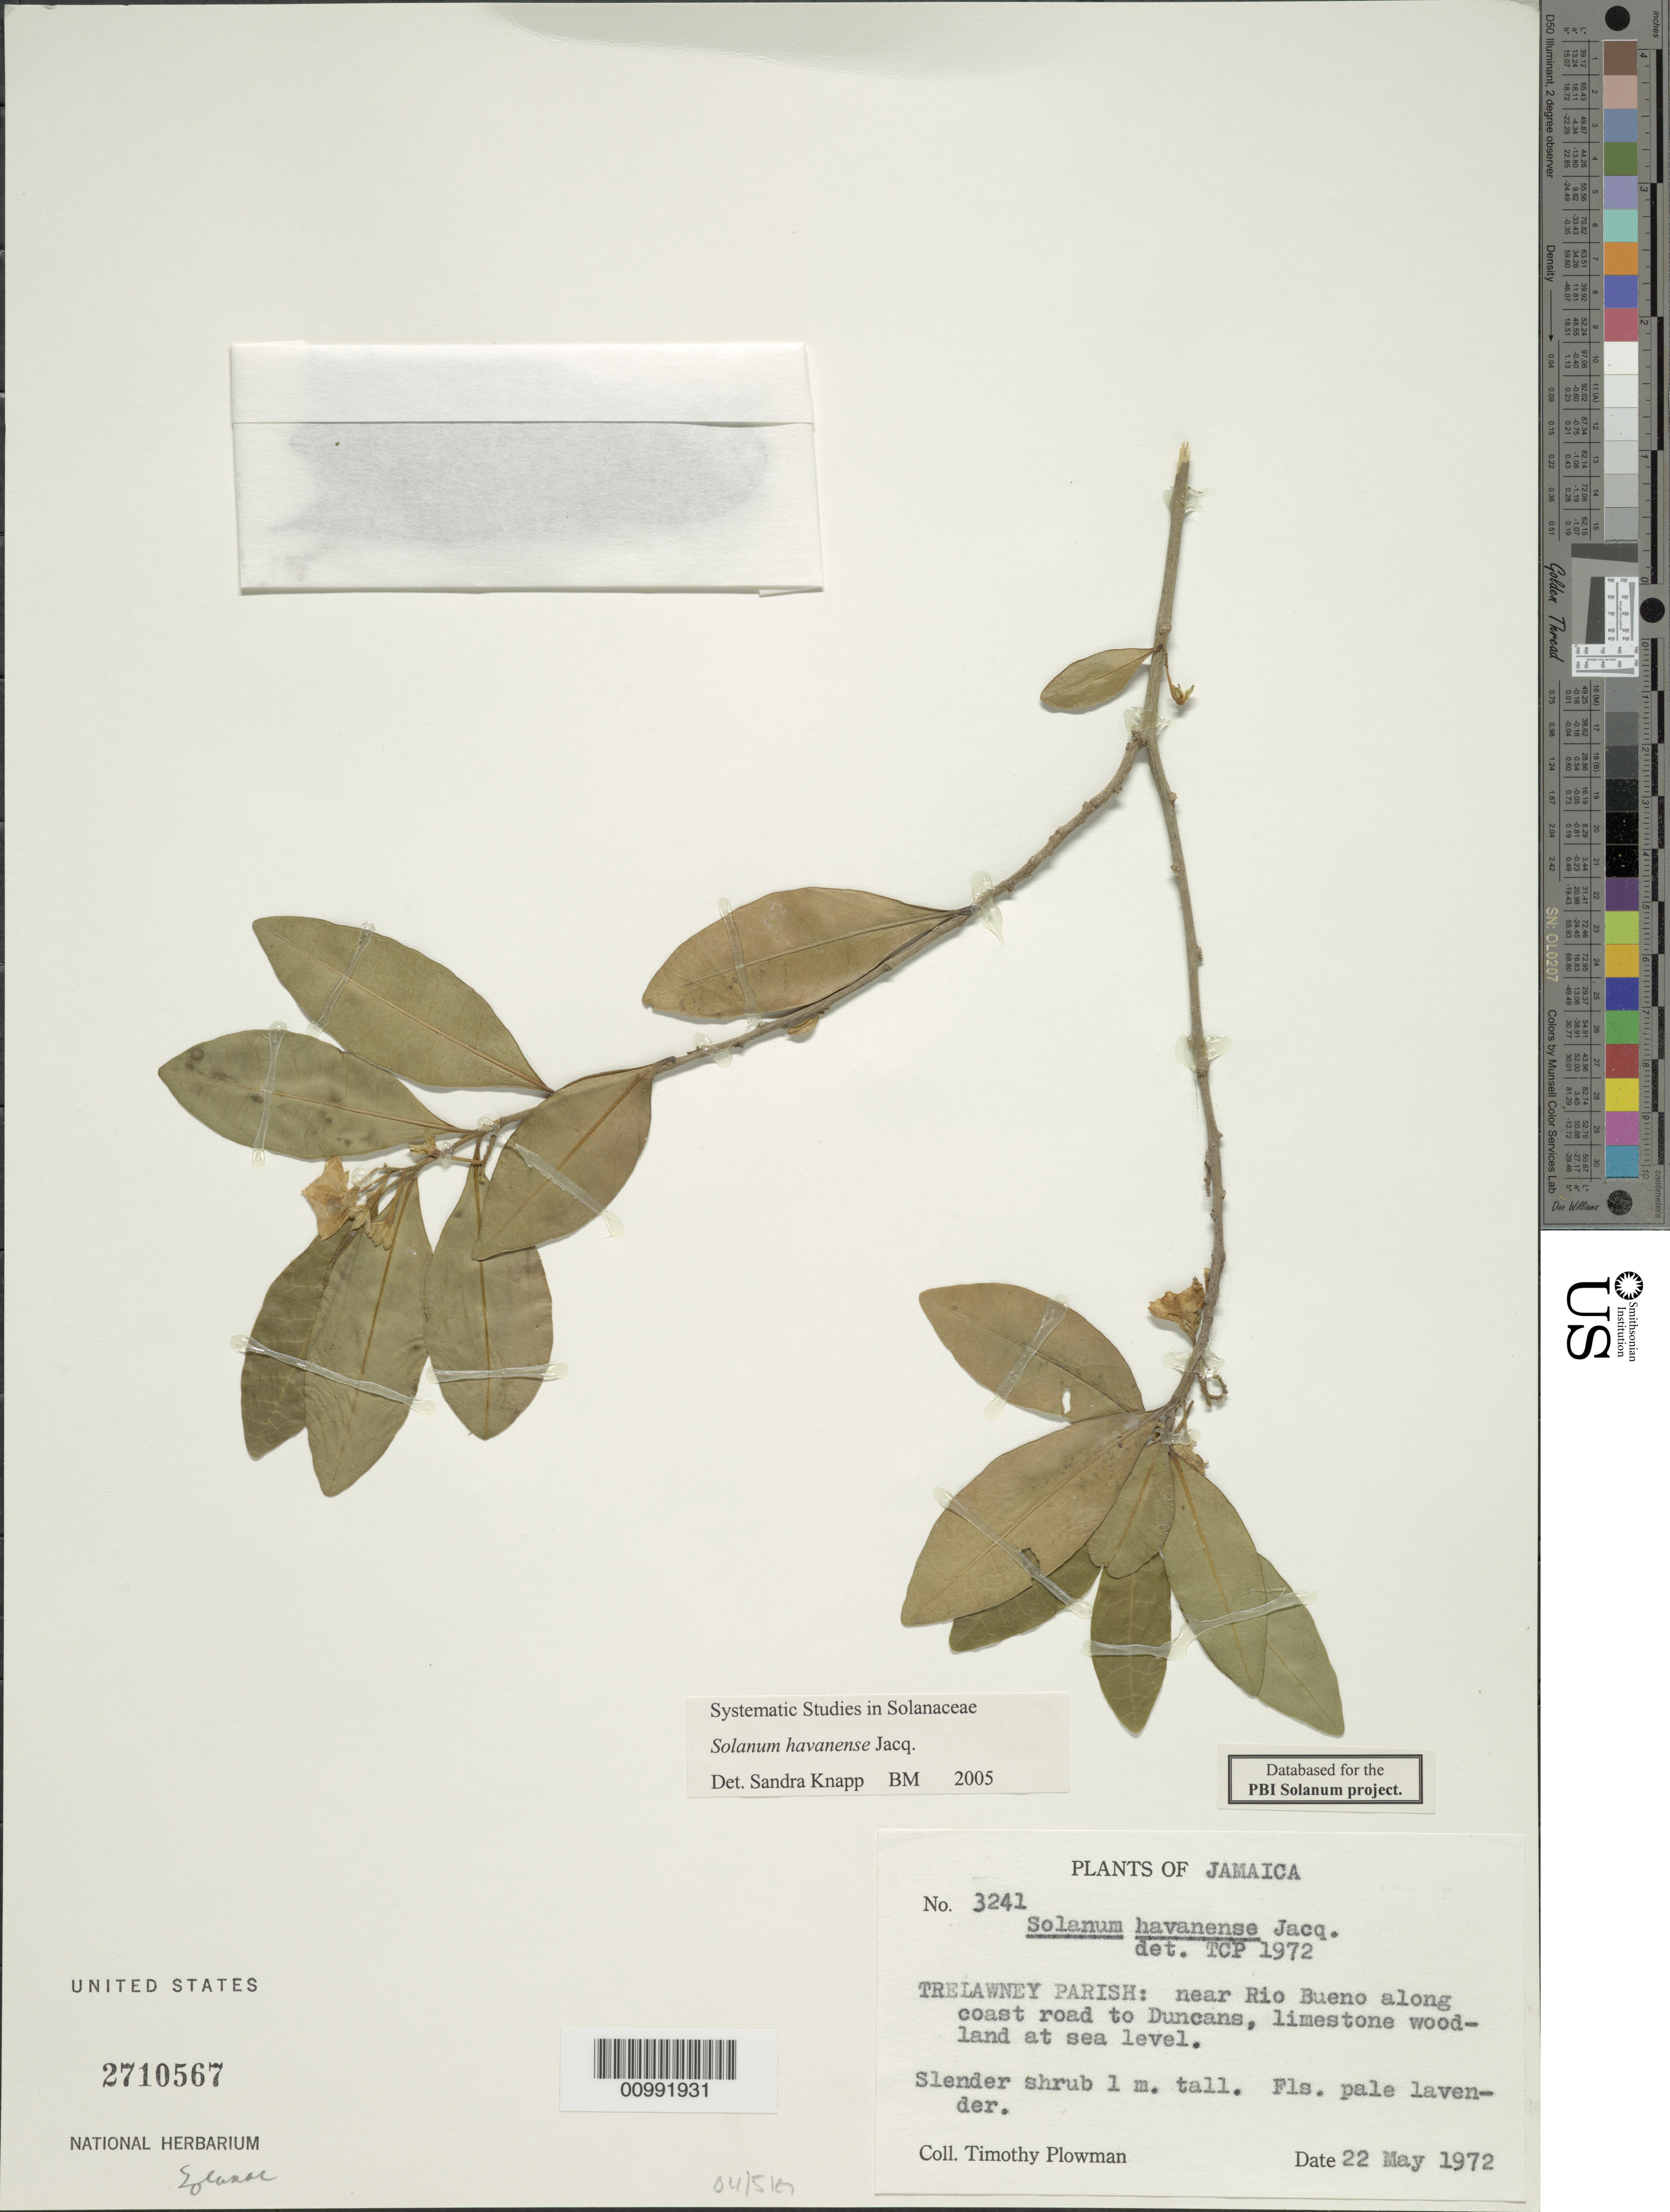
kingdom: Plantae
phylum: Tracheophyta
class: Magnoliopsida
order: Solanales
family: Solanaceae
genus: Solanum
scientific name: Solanum havanense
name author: Jacq.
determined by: Knapp, S. D.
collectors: T. Plowman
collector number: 3241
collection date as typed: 22 May 1972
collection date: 1972-05-22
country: Jamaica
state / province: Trelawny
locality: near Rio Bueno along coast road to Duncane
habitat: limestone wood at sea level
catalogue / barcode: US 2710567